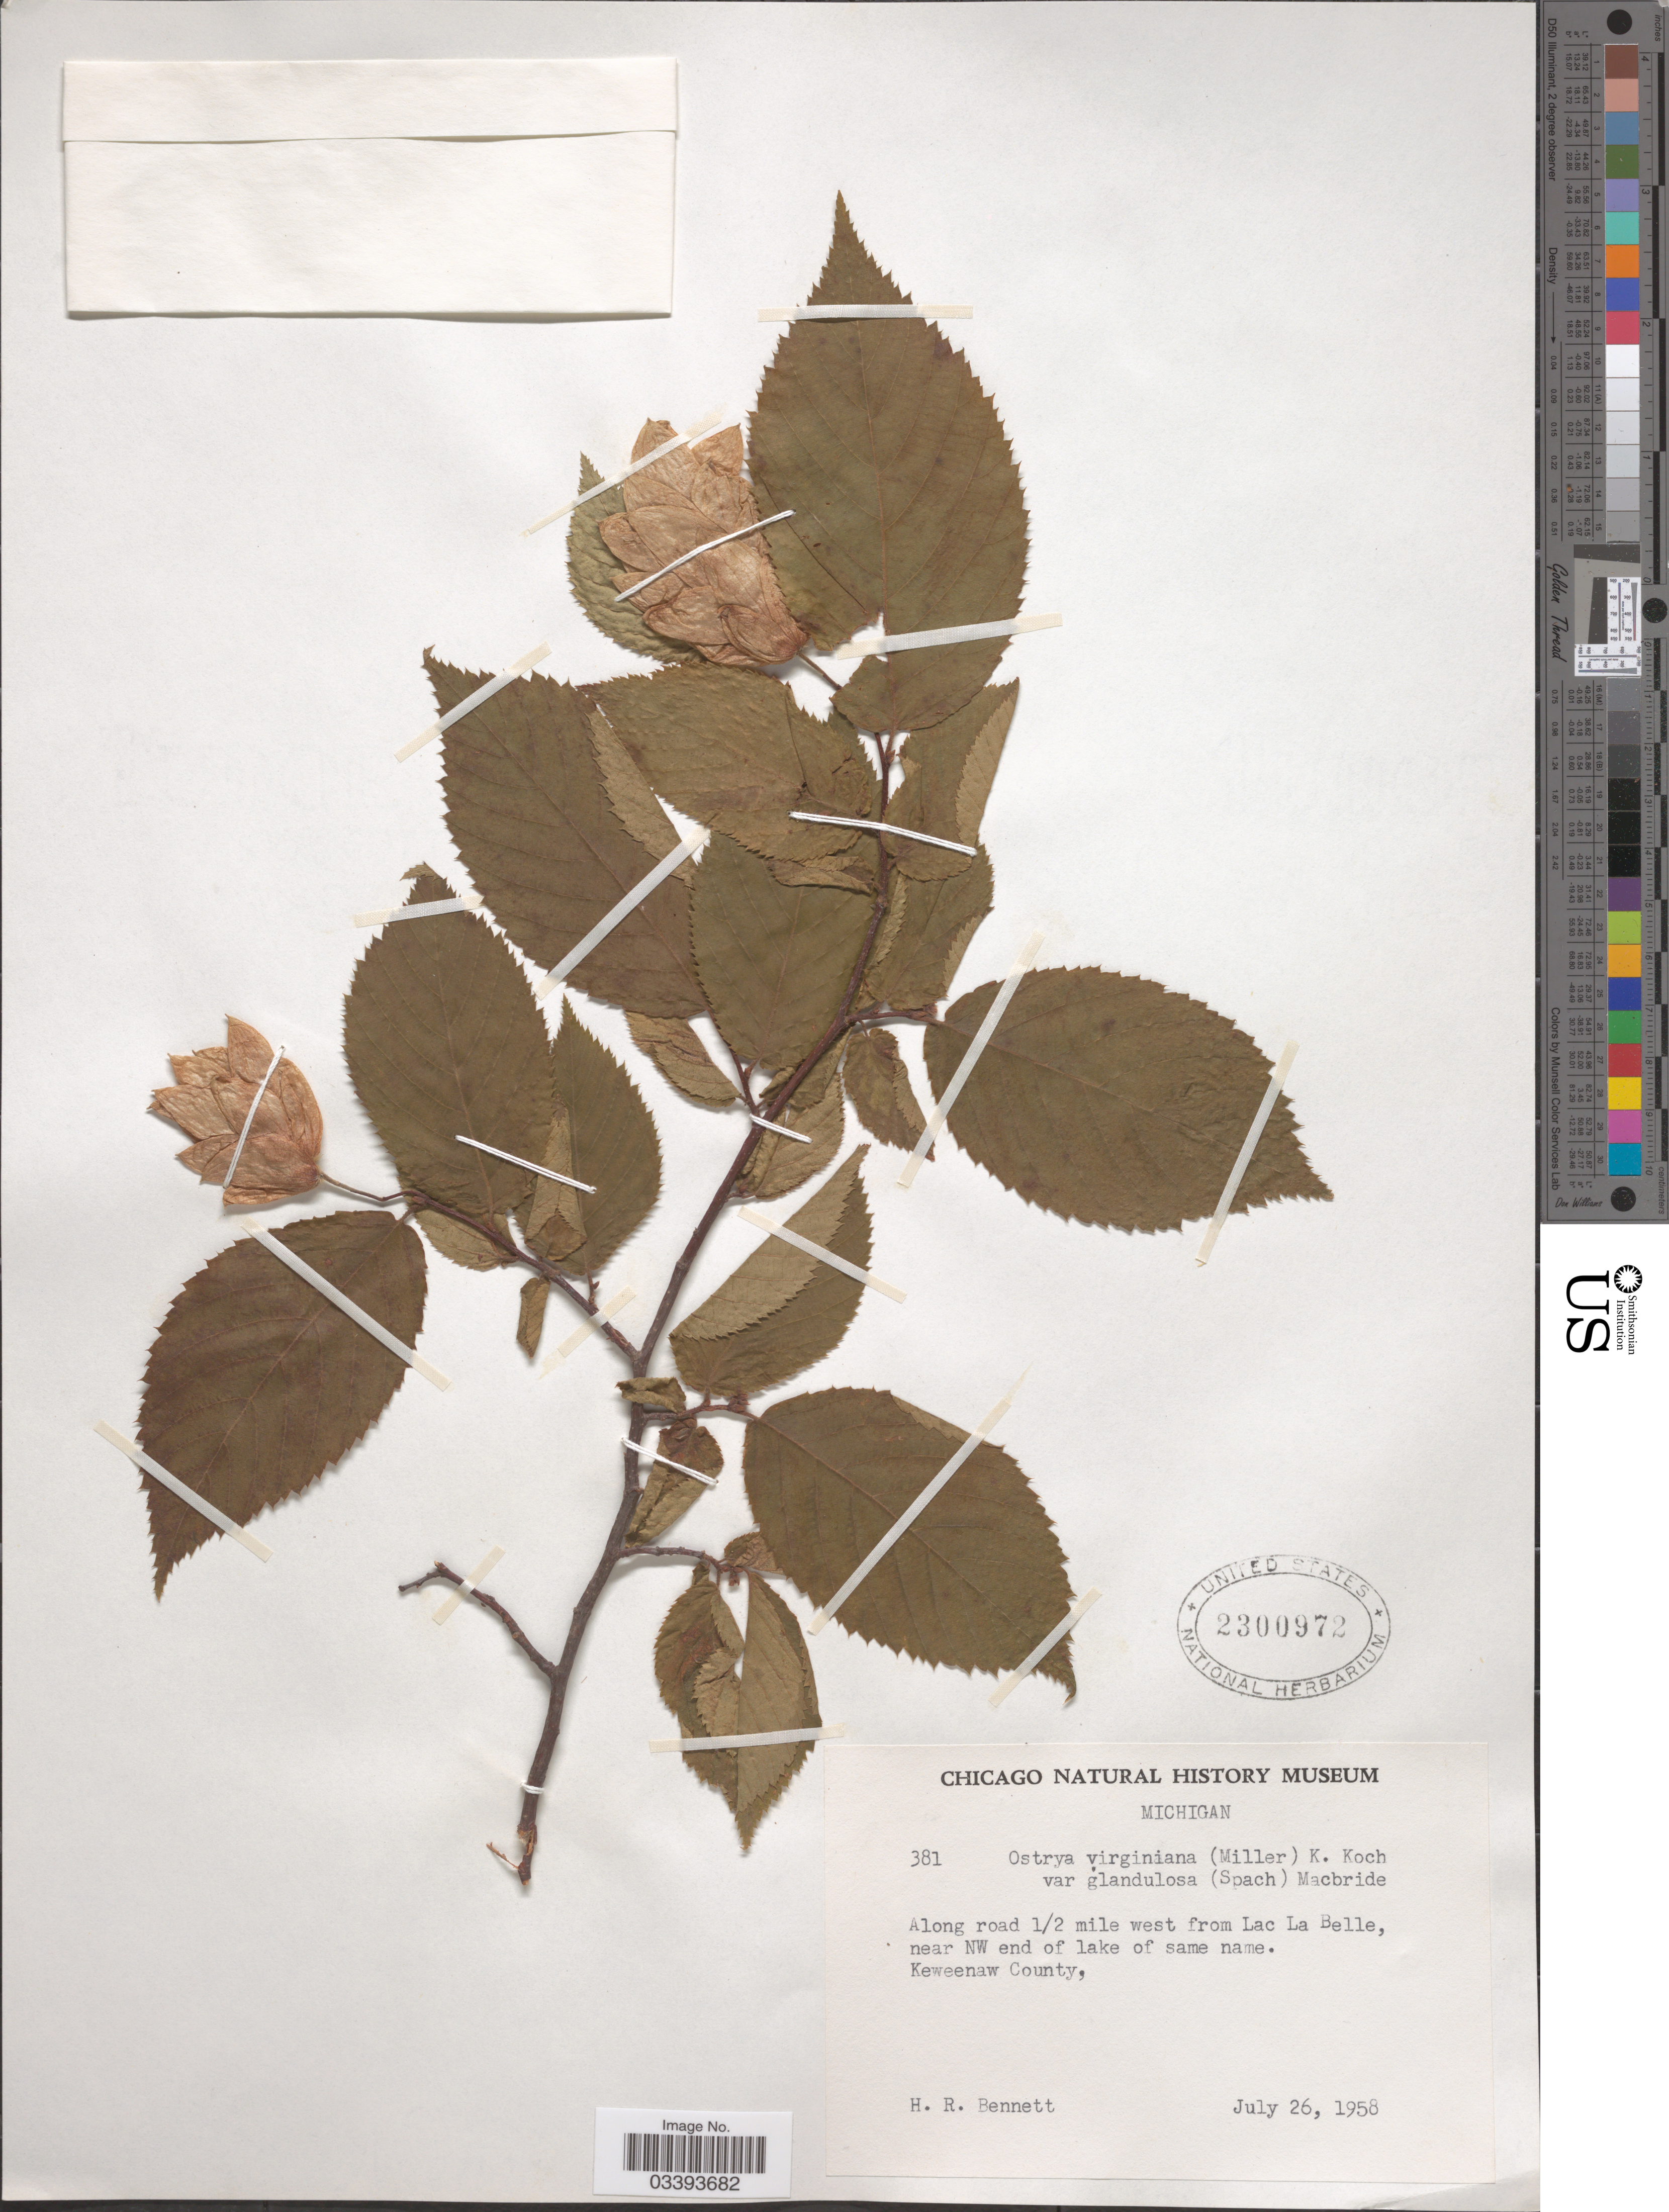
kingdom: Plantae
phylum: Tracheophyta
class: Magnoliopsida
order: Fagales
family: Betulaceae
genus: Ostrya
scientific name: Ostrya virginiana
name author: (Mill.) K. Koch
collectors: H. R. Bennett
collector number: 381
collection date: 1958-07-26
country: United States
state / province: Michigan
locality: Along road 1/2 mile west from Lac La Belle, near NW end of lake of same name. Keweenaw County.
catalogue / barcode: US 2300972